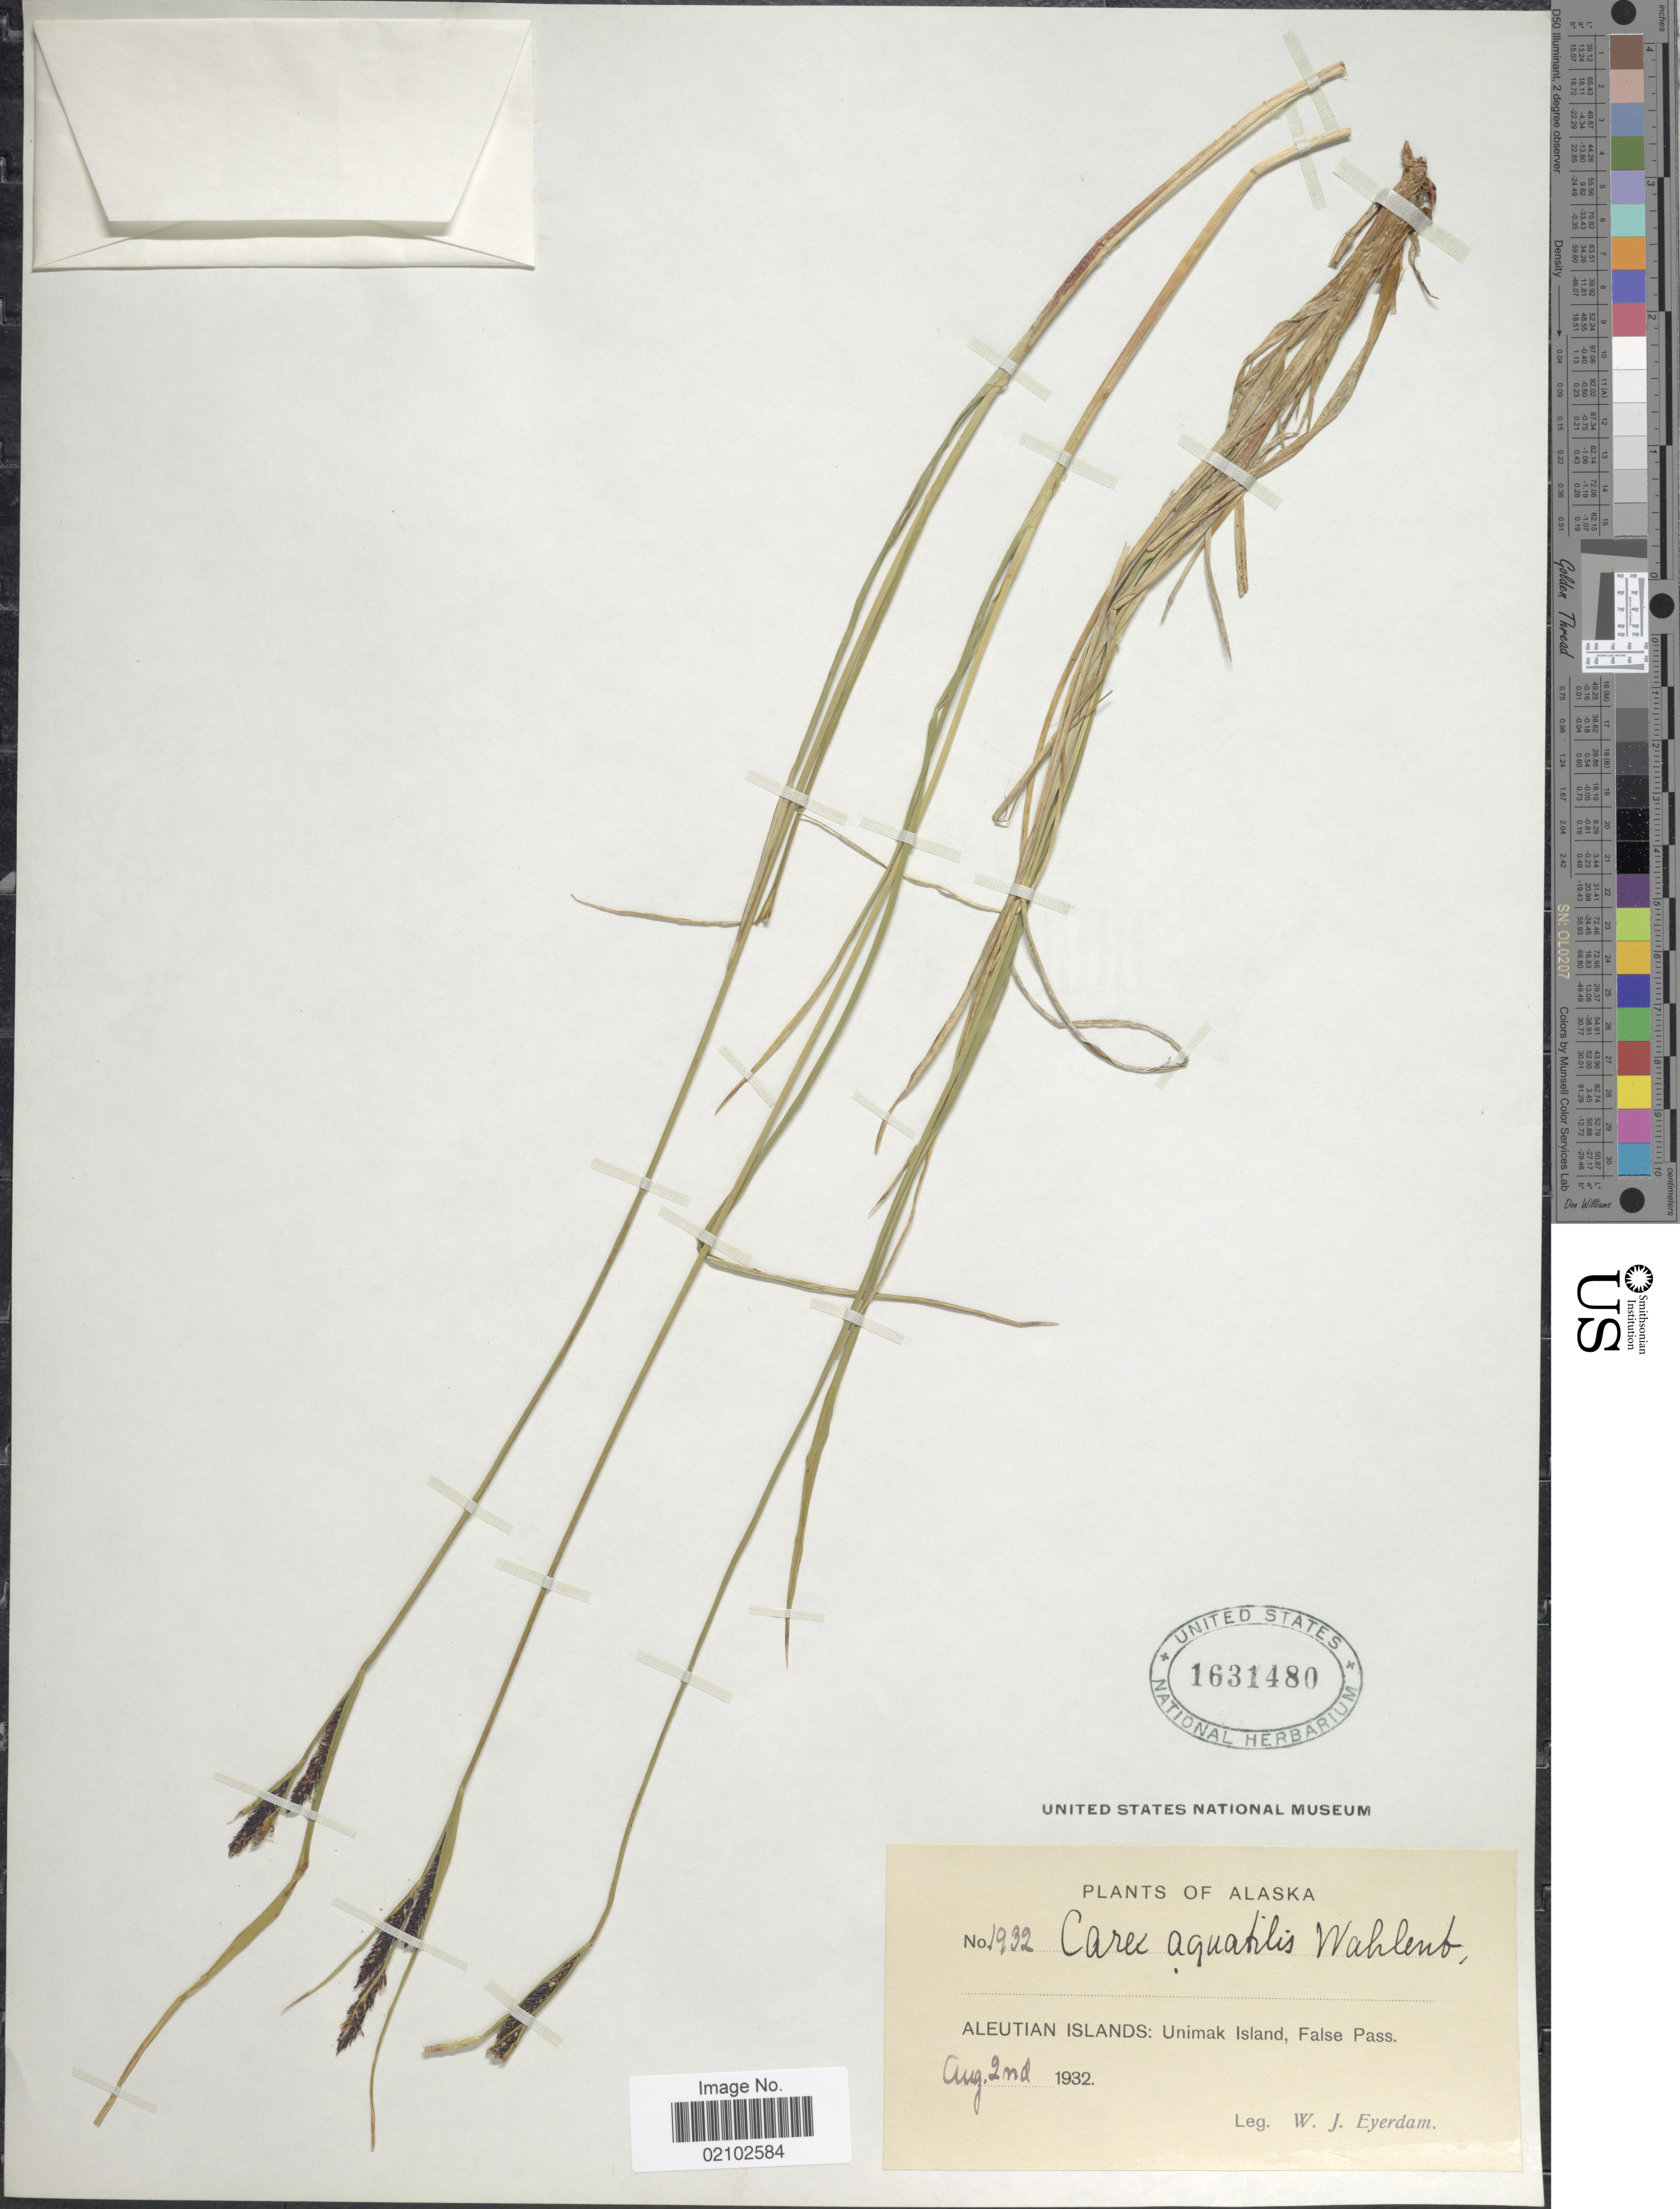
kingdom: Plantae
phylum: Tracheophyta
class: Liliopsida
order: Poales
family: Cyperaceae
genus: Carex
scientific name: Carex aquatilis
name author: Wahlenb.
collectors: W. J. Eyerdam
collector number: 1932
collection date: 1932-08-02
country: United States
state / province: Alaska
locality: Aleutian Islands: Unimak Island, False Pass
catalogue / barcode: US 1631480